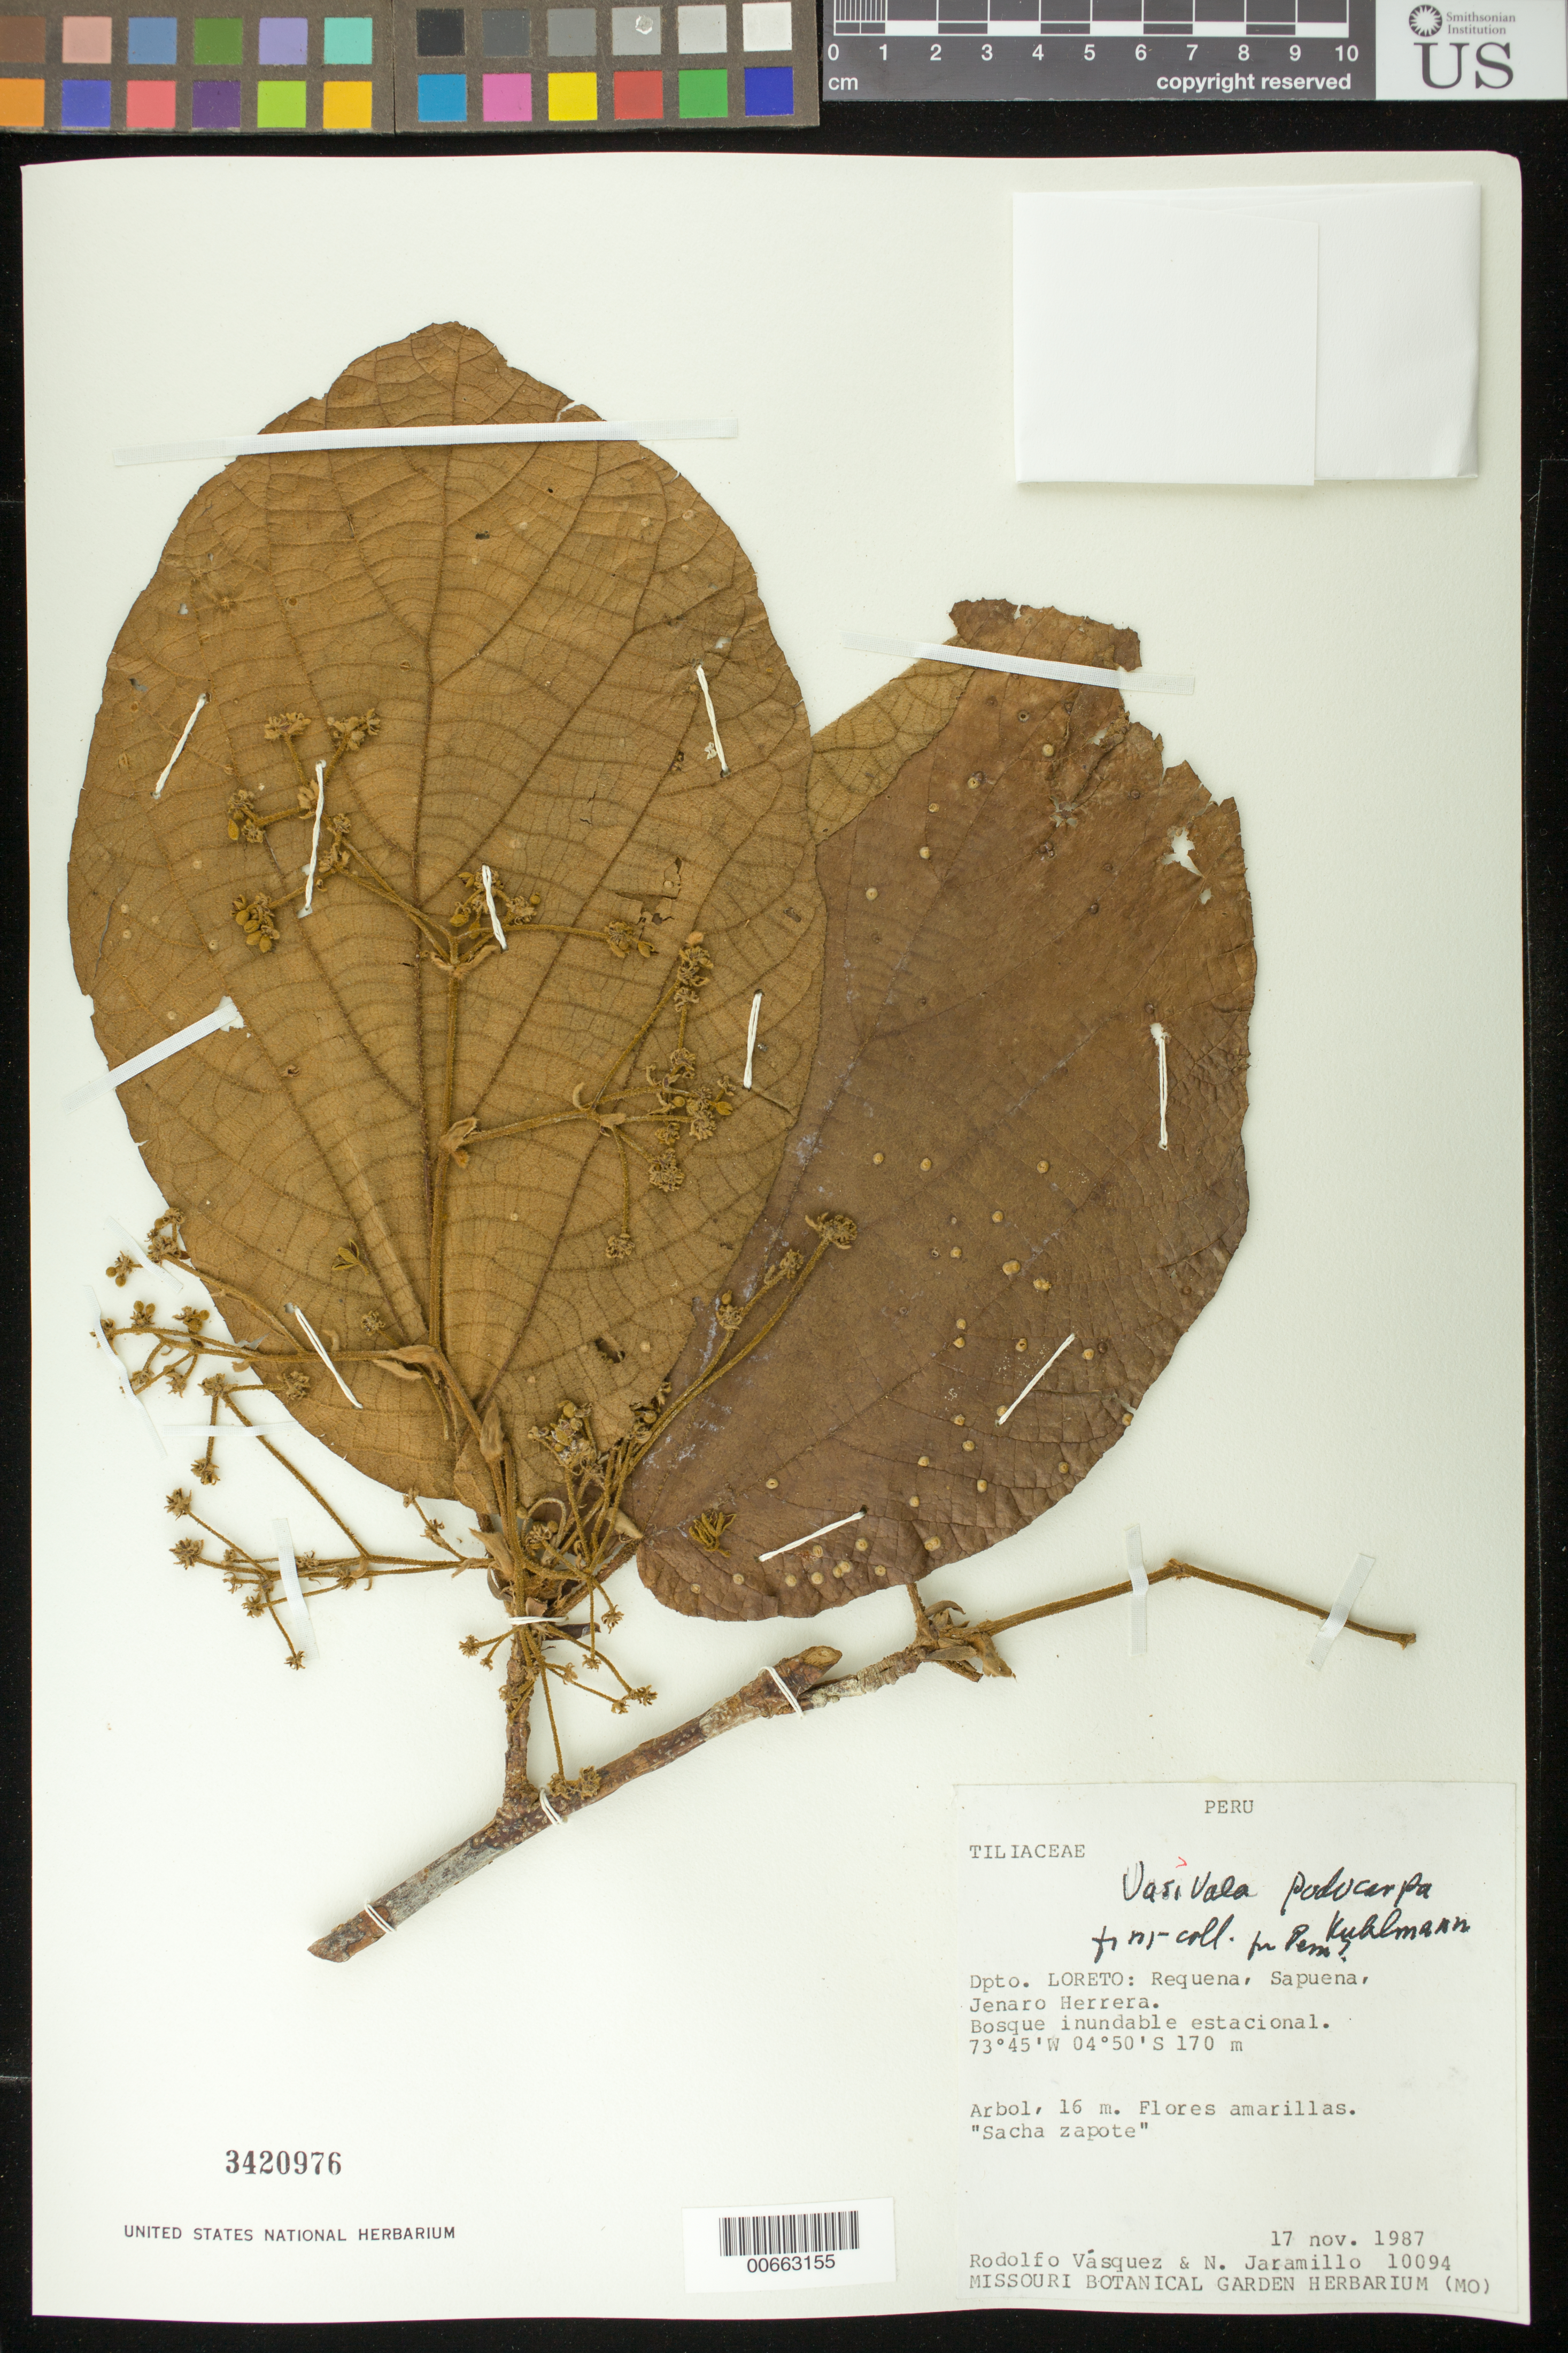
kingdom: Plantae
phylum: Tracheophyta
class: Magnoliopsida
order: Malvales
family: Malvaceae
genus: Vasivaea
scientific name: Vasivaea podocarpa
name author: Kuhlm.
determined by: Meijer, W.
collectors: R. Vásquez & N. Jaramillo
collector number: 10094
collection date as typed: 17 Nov 1987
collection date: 1987-11-17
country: Peru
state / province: Loreto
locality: Requena, Sapuena, Jenaro Herrera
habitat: Bosque inundable estacional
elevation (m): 170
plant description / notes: Common name: Sacha zapote; MO, US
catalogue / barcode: US 3420976